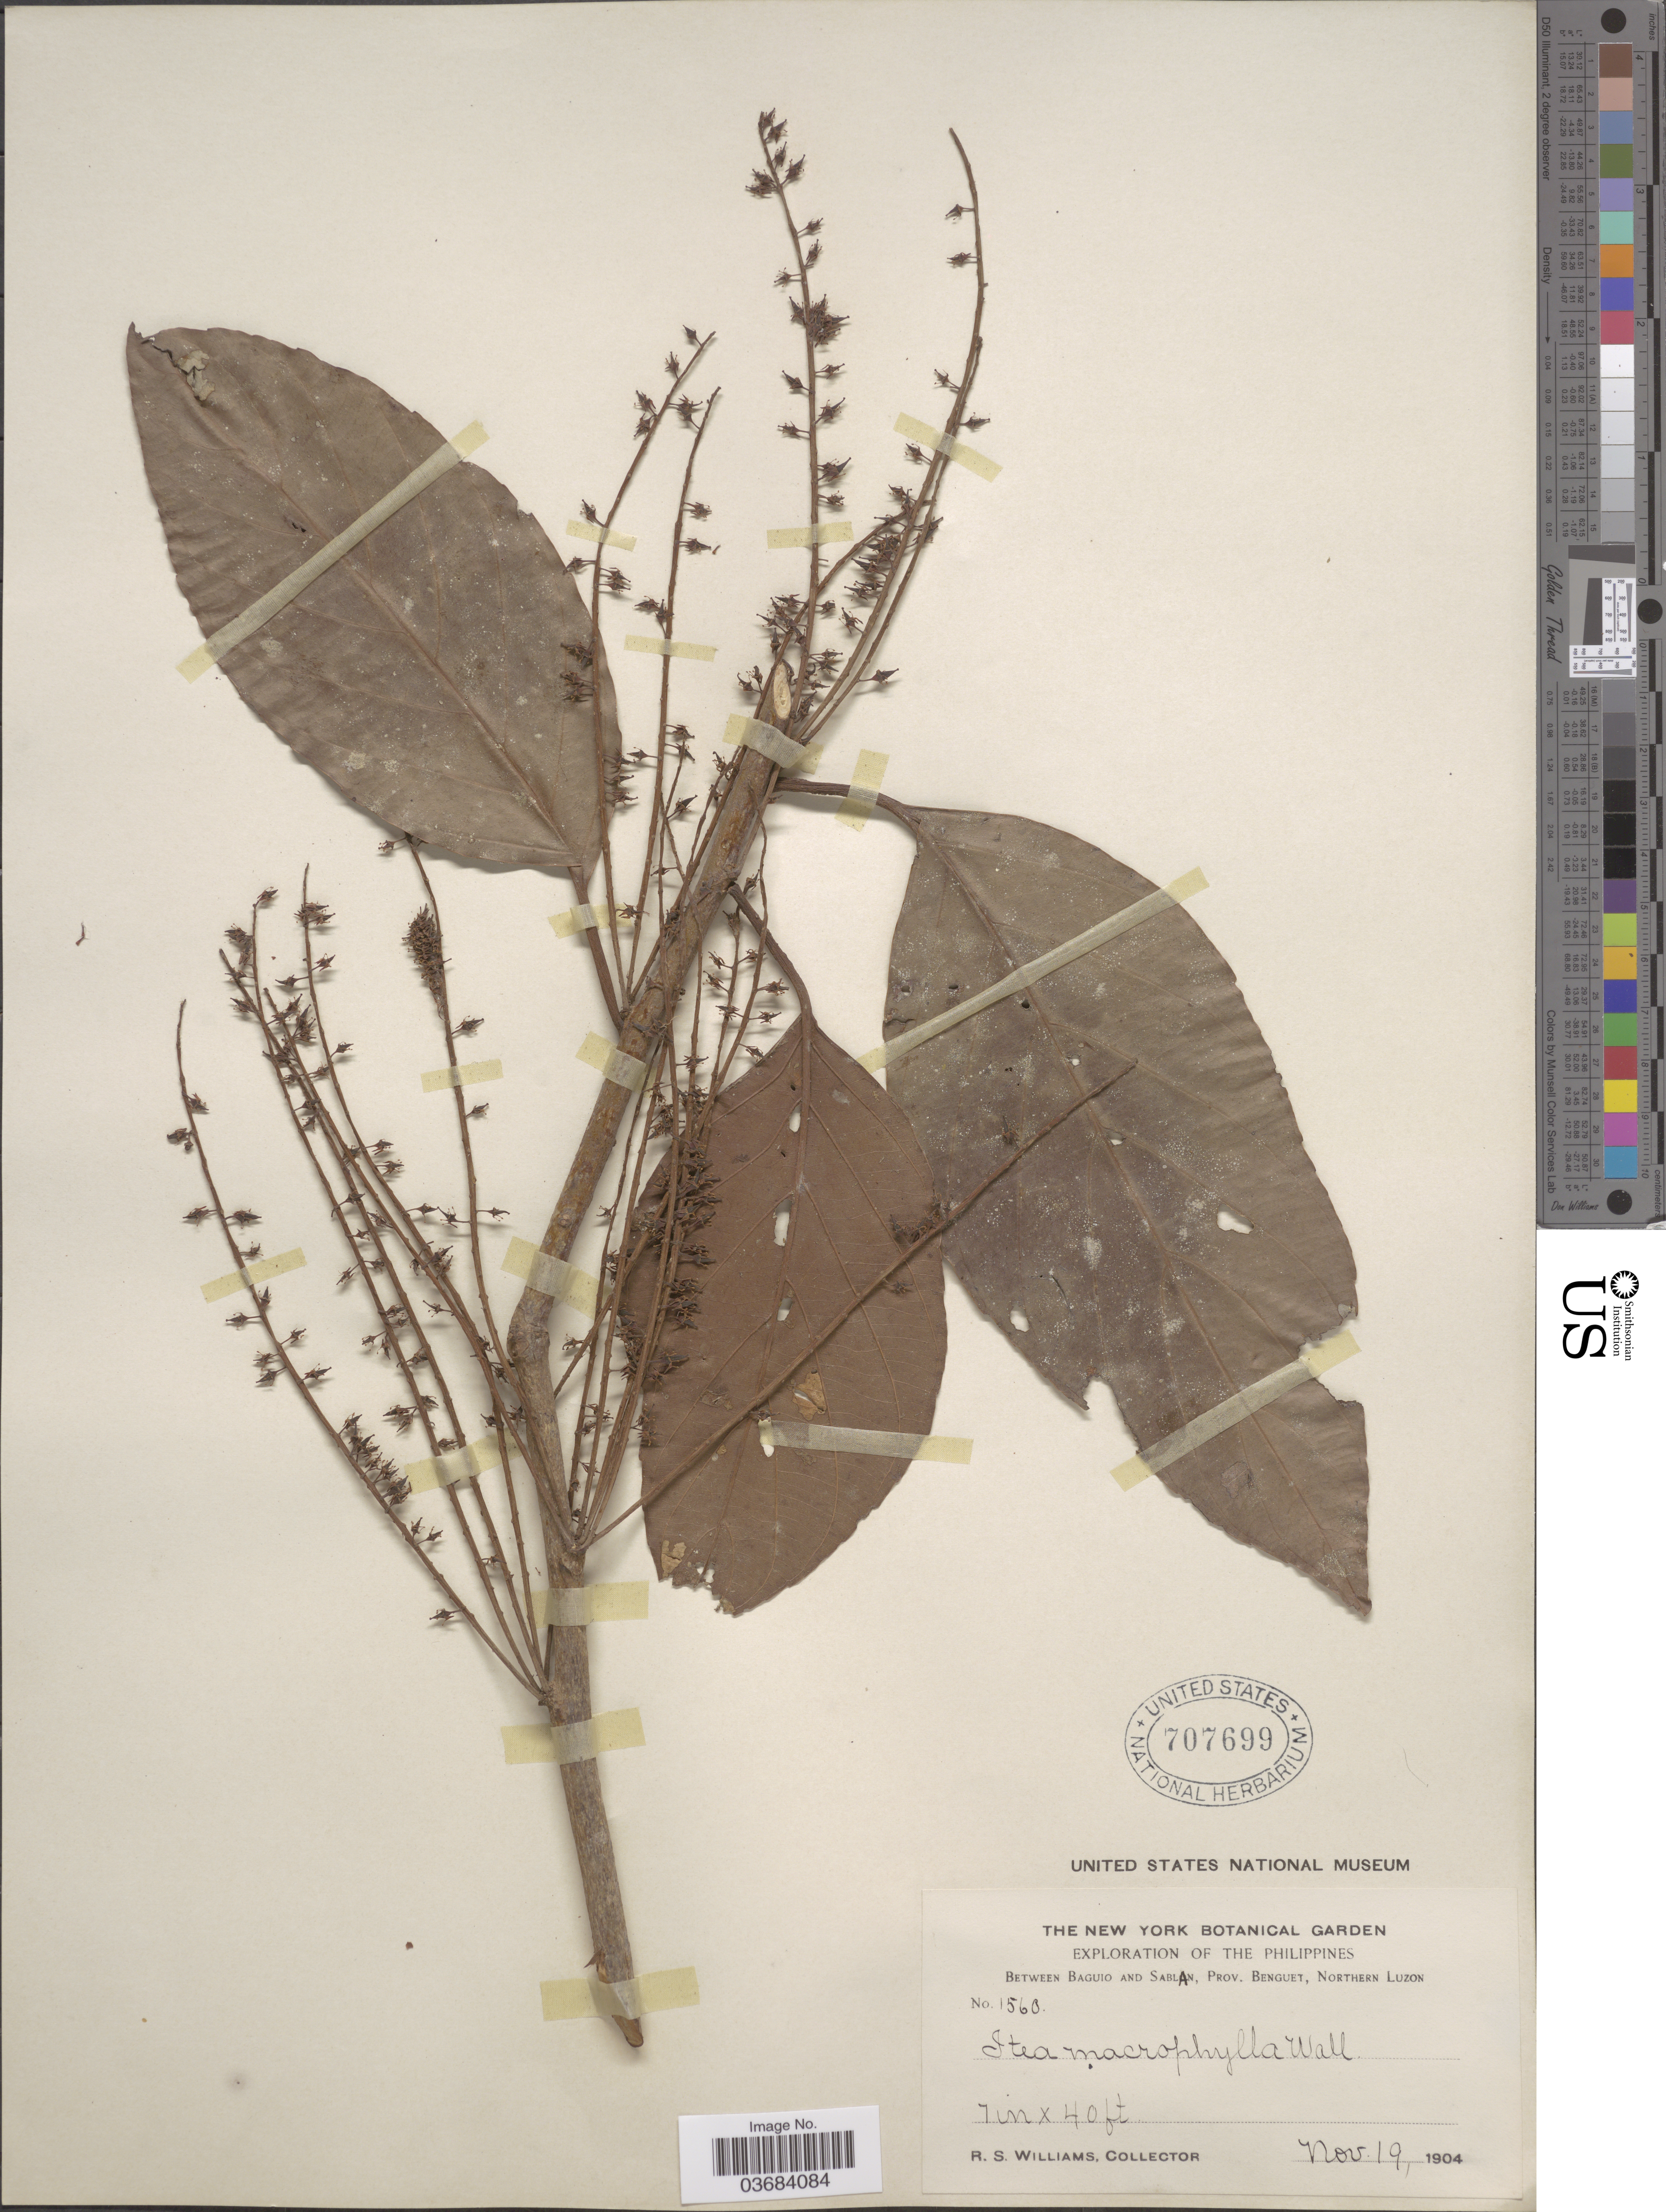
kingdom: Plantae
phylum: Tracheophyta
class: Magnoliopsida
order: Saxifragales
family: Iteaceae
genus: Itea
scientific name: Itea macrophylla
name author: Wall.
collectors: R. S. Williams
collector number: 1560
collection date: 1904-11-19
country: Philippines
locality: Exploration of the Philippines. Between Baguio and Sablan, Prov. Benguet, Northern Luzon.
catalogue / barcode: US 707699